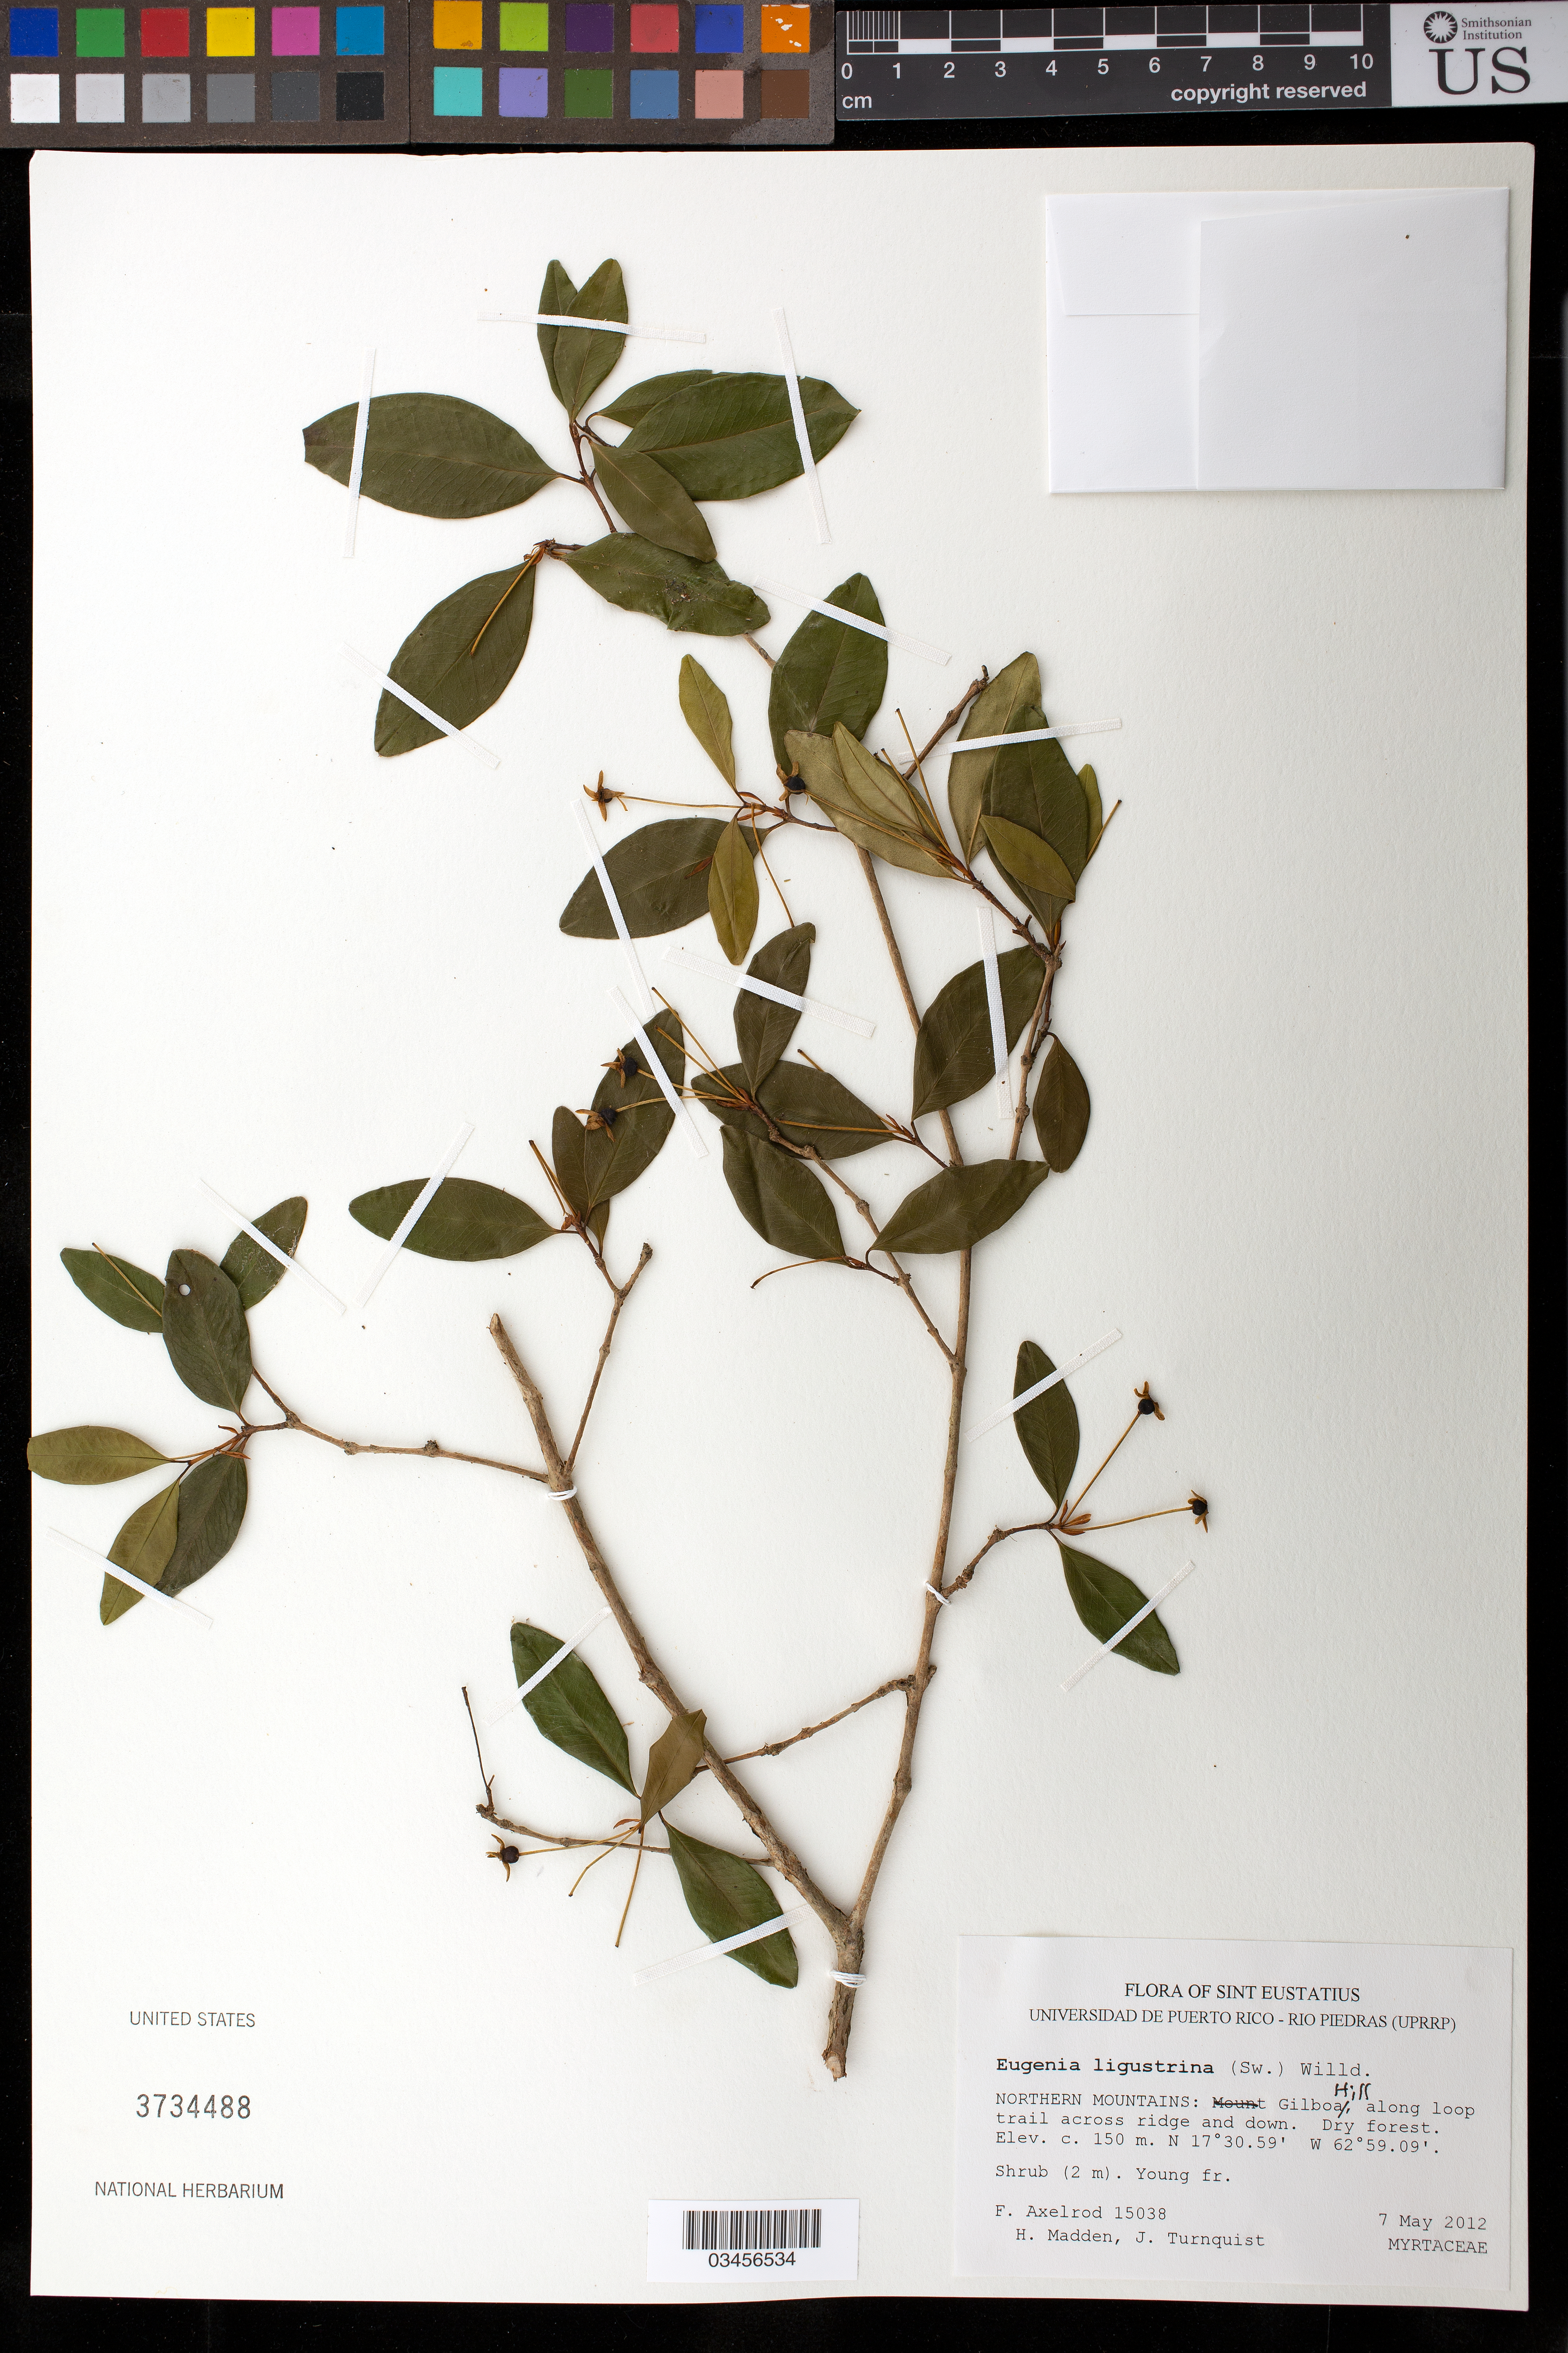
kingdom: Plantae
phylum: Tracheophyta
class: Magnoliopsida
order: Myrtales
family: Myrtaceae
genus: Eugenia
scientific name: Eugenia ligustrina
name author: (Sw.) Willd.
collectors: F. S. Axelrod, H. Madden & J. Turnquist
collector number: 15038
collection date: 2012-05-07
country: Netherlands Antilles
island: Sint Eustatius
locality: Northern Mountains: Gilboa Hill, along loop trail across ridge and down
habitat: Dry forest, along trail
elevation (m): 150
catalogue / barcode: US 3734488